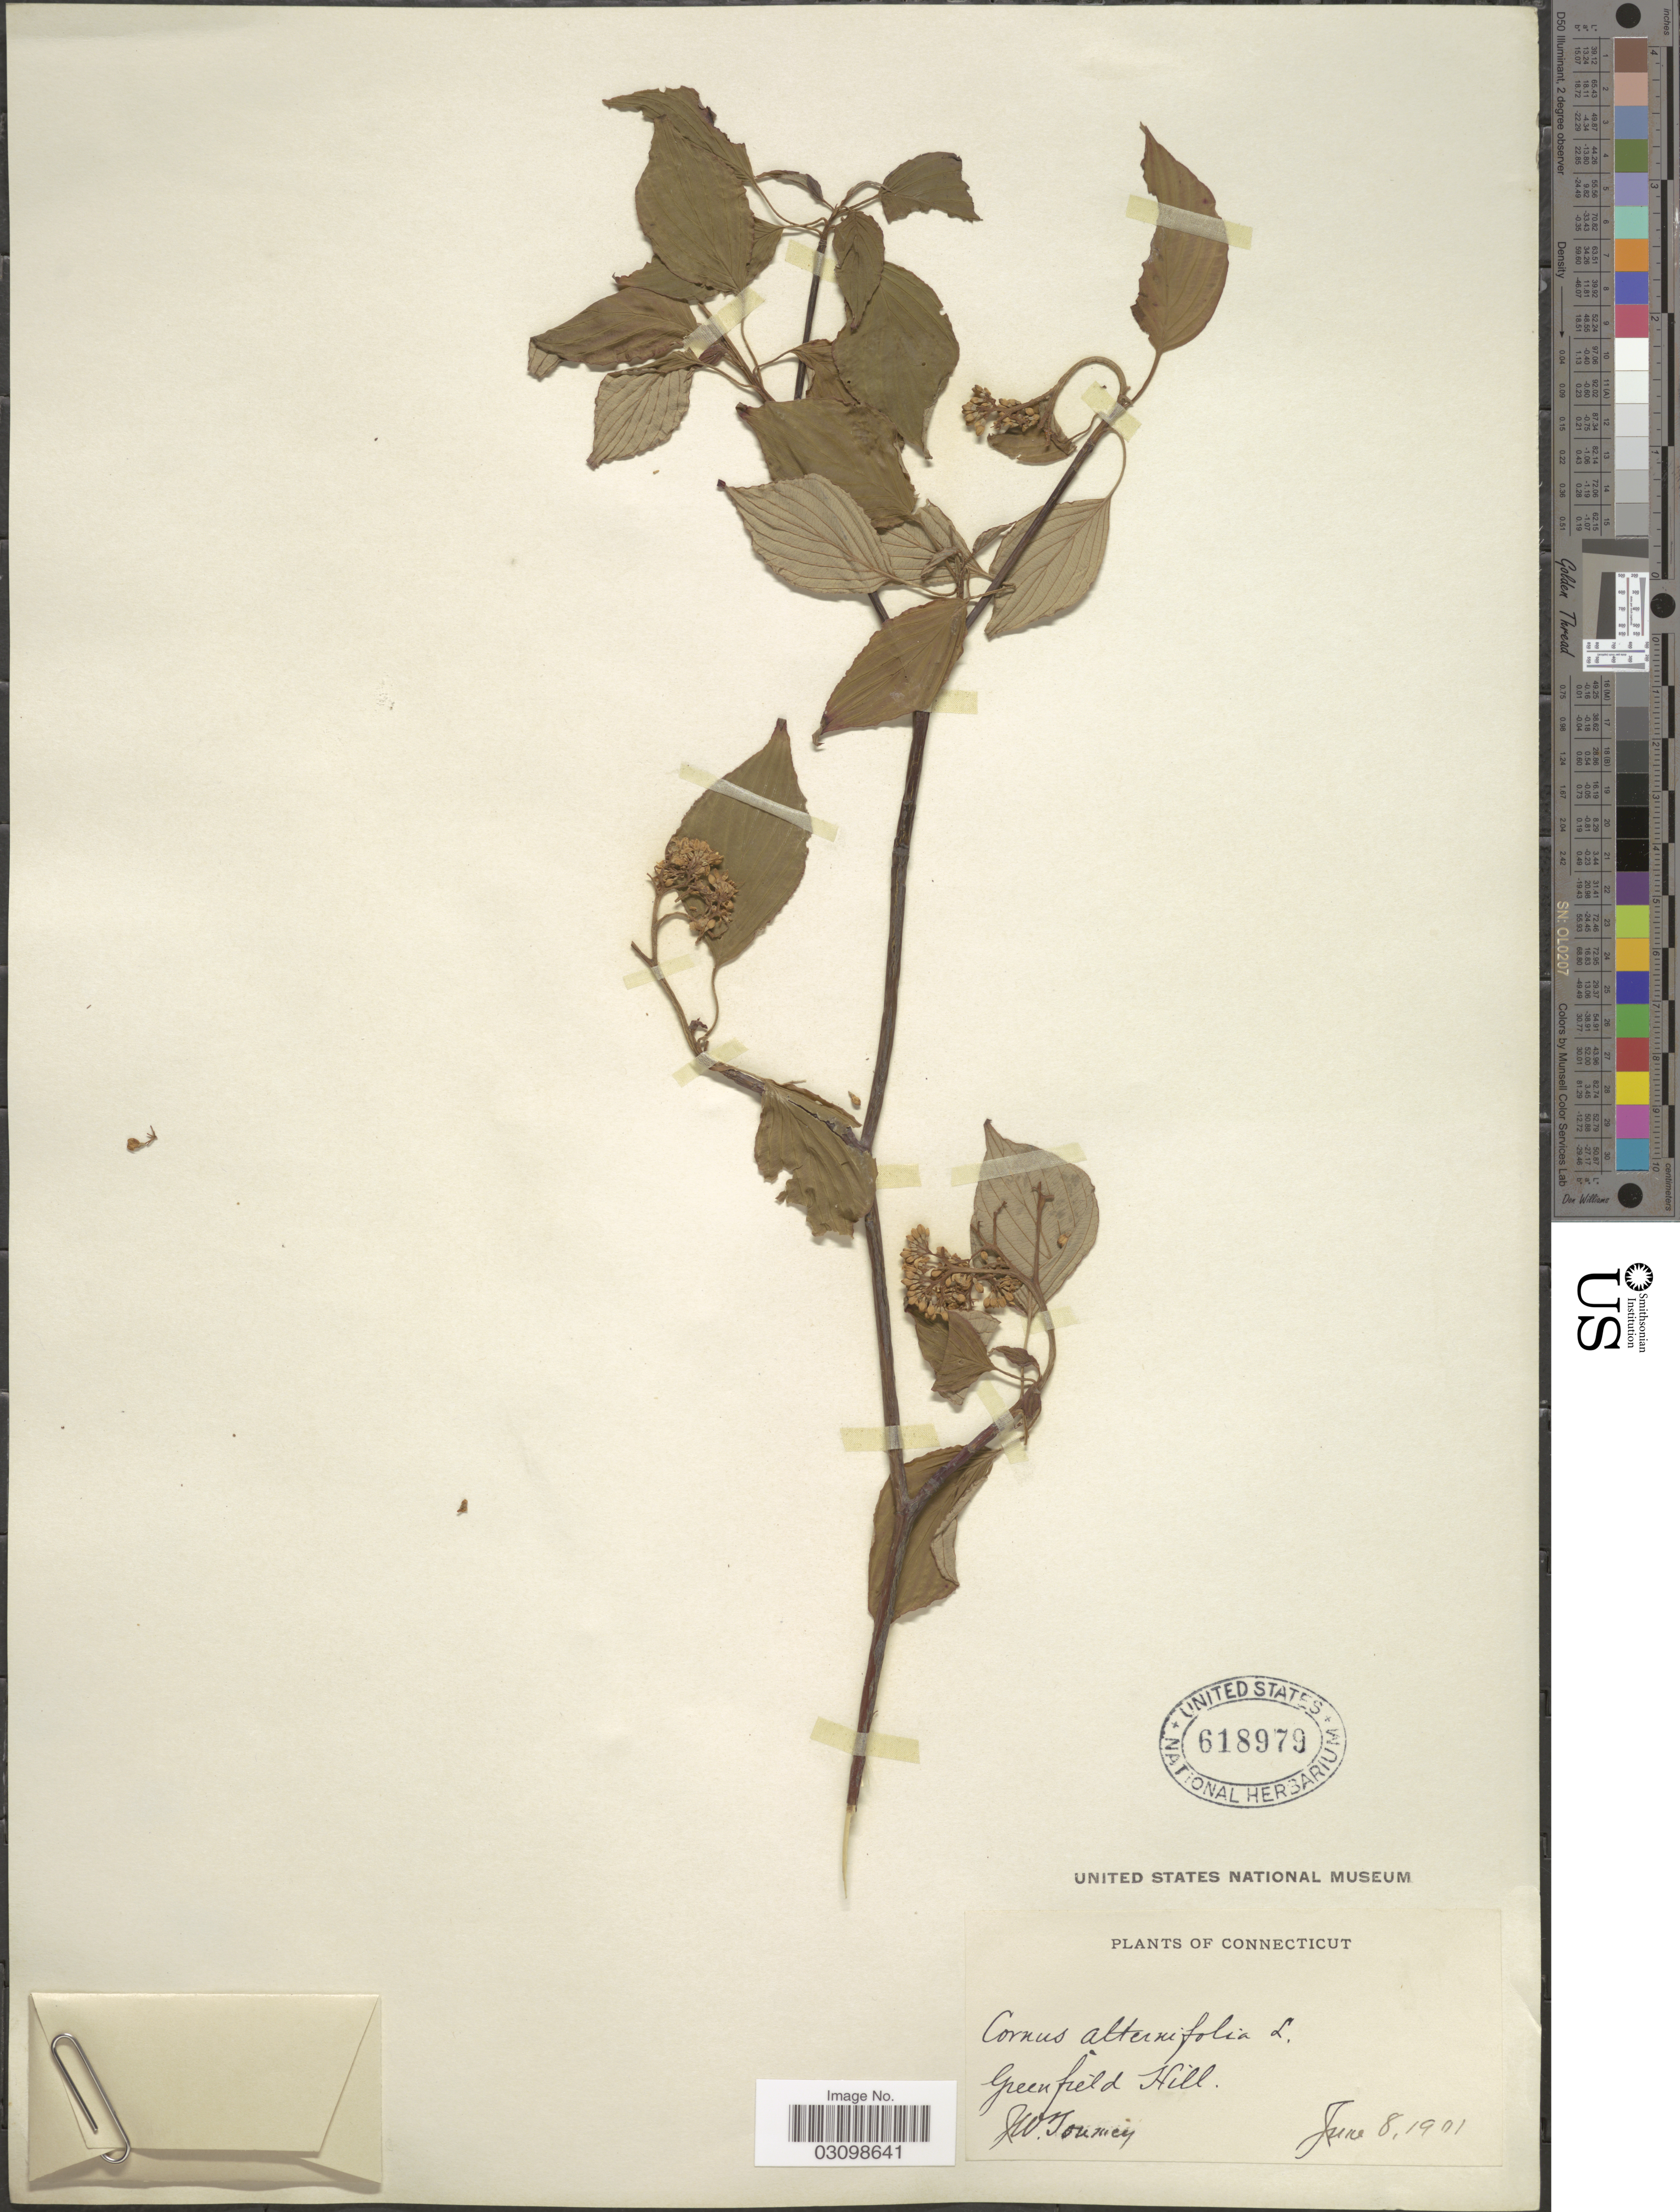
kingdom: Plantae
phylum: Tracheophyta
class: Magnoliopsida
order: Cornales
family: Cornaceae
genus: Cornus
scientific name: Cornus alternifolia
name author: L.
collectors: J. W. Toumey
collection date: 1901-06-08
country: United States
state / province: Connecticut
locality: Greenfield Hill.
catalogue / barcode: US 618979